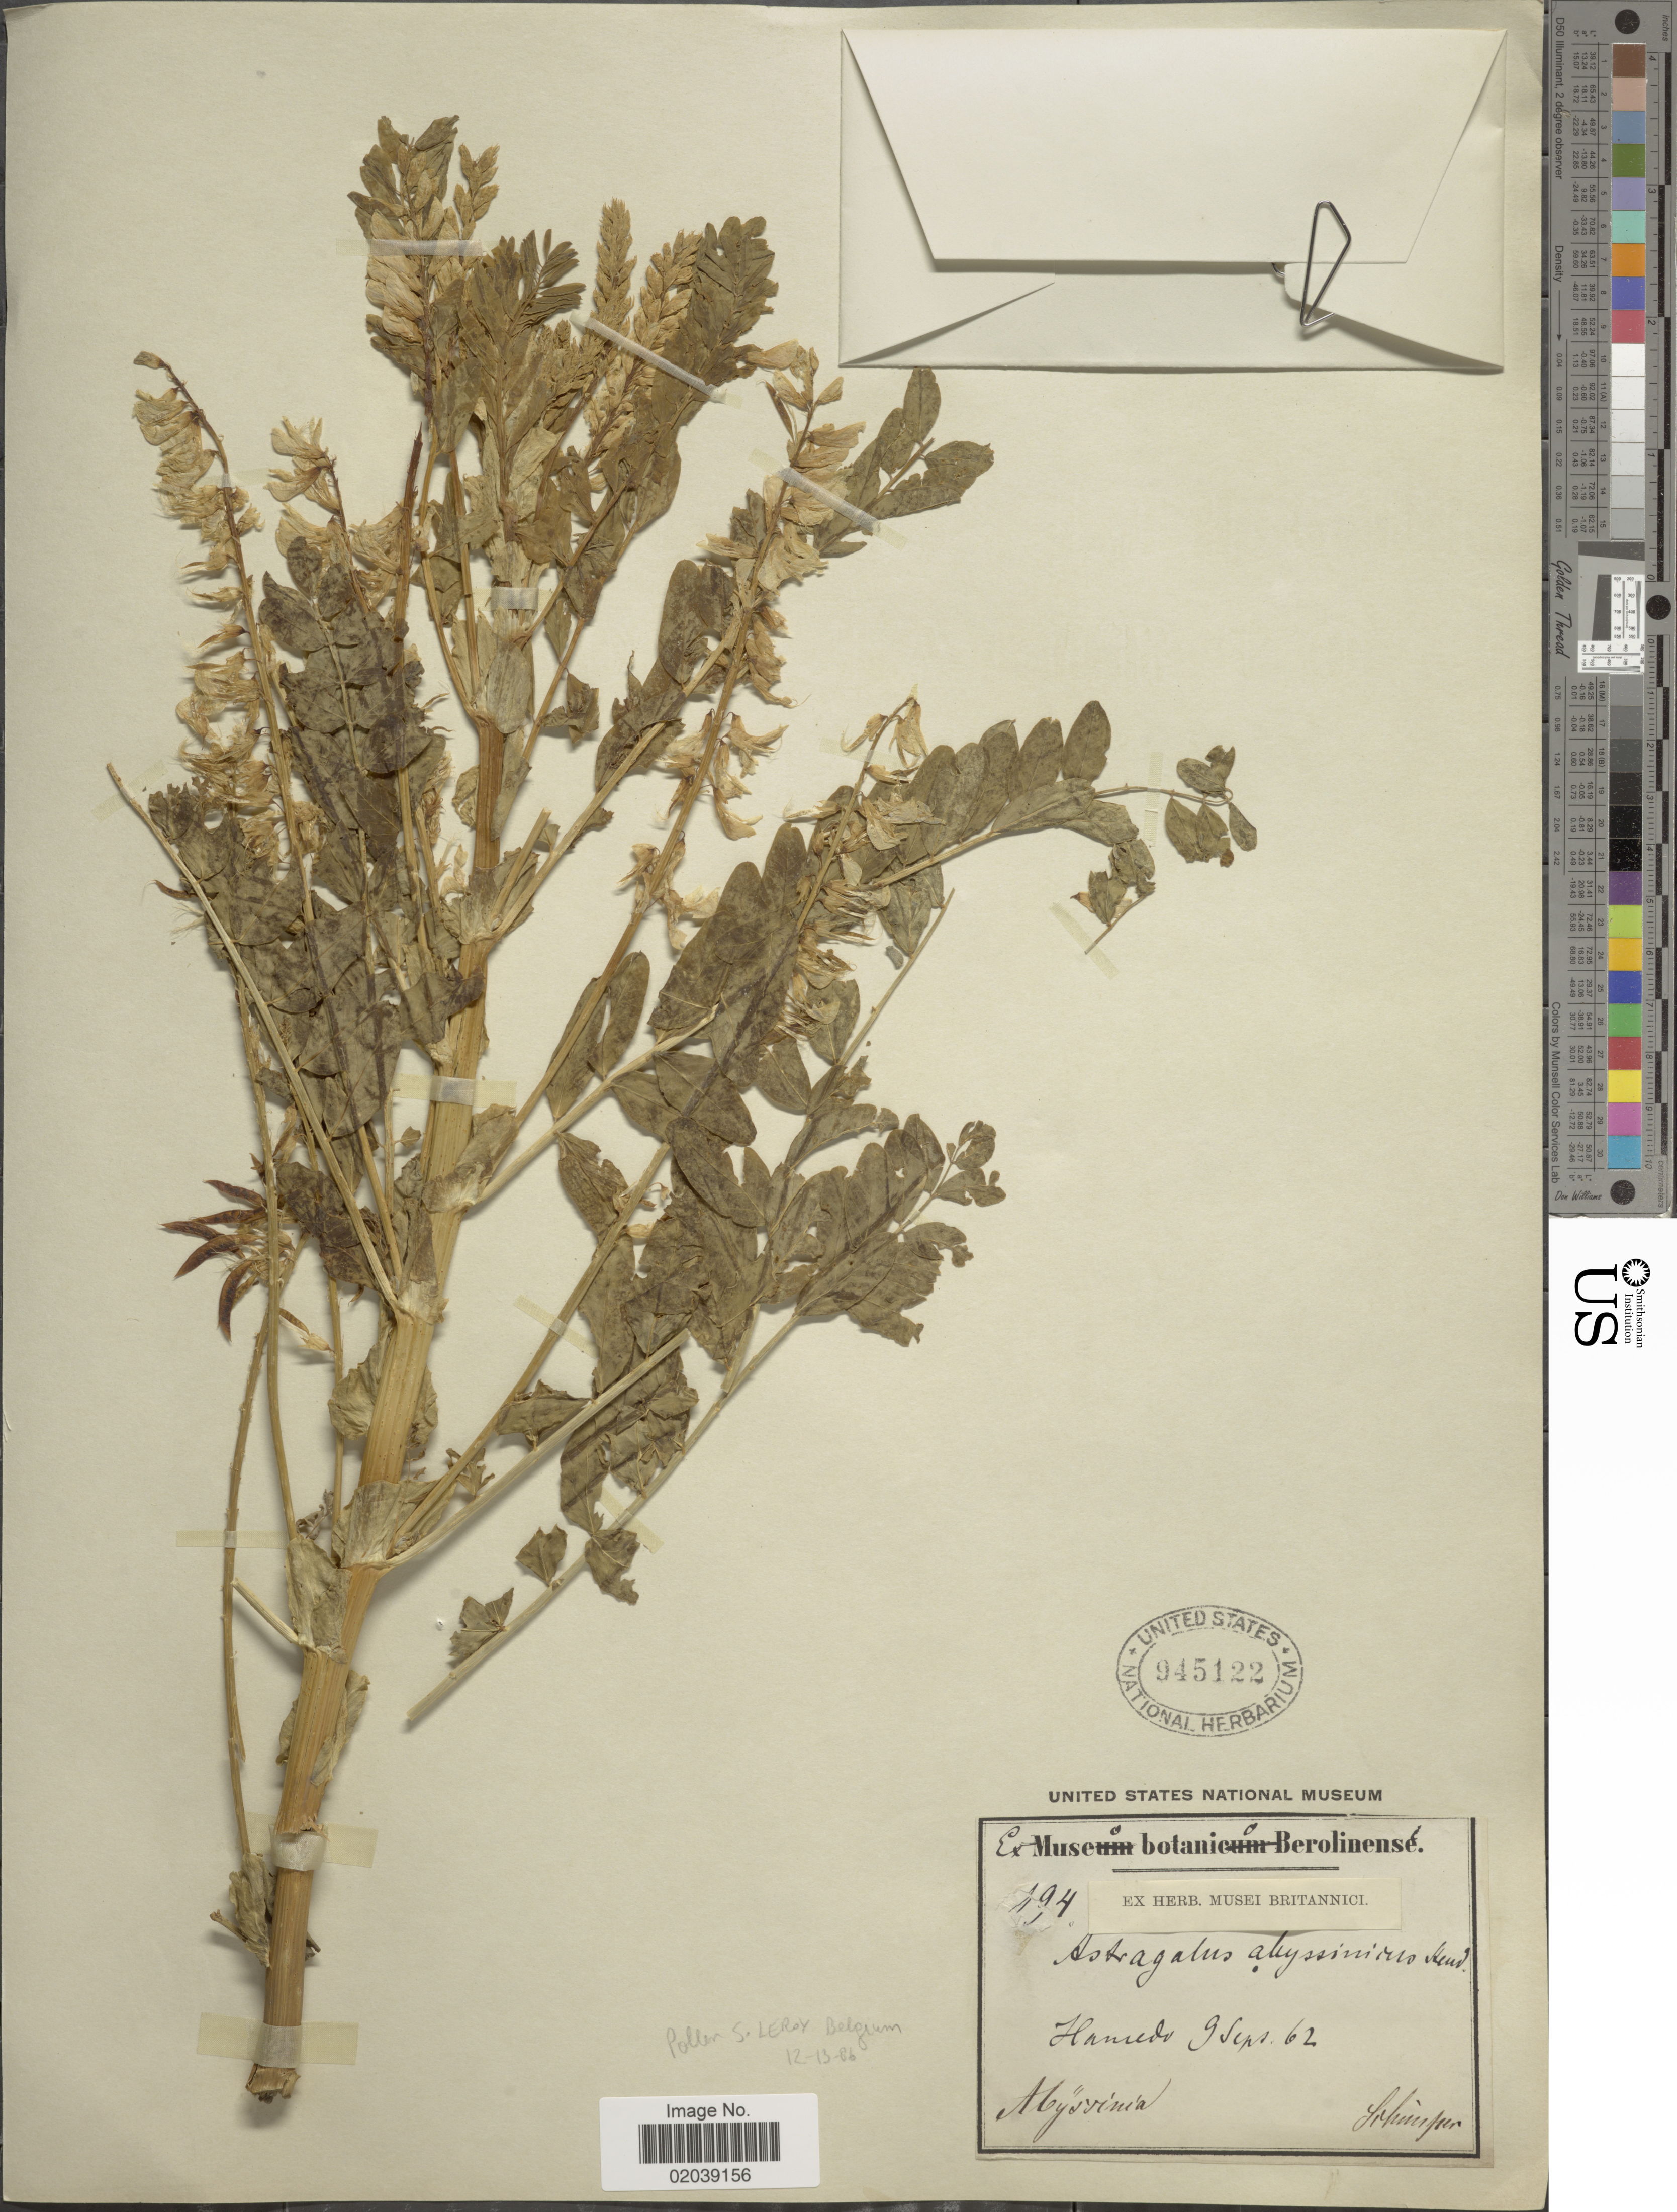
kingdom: Plantae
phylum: Tracheophyta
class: Magnoliopsida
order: Fabales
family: Fabaceae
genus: Astragalus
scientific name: Astragalus abyssinicus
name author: Steud. ex A. Rich.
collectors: -. Schimper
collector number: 194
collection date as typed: Transcribed d/m/y: 9/9/62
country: Eritrea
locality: Abyssinia [interpreted]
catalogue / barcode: US 945122